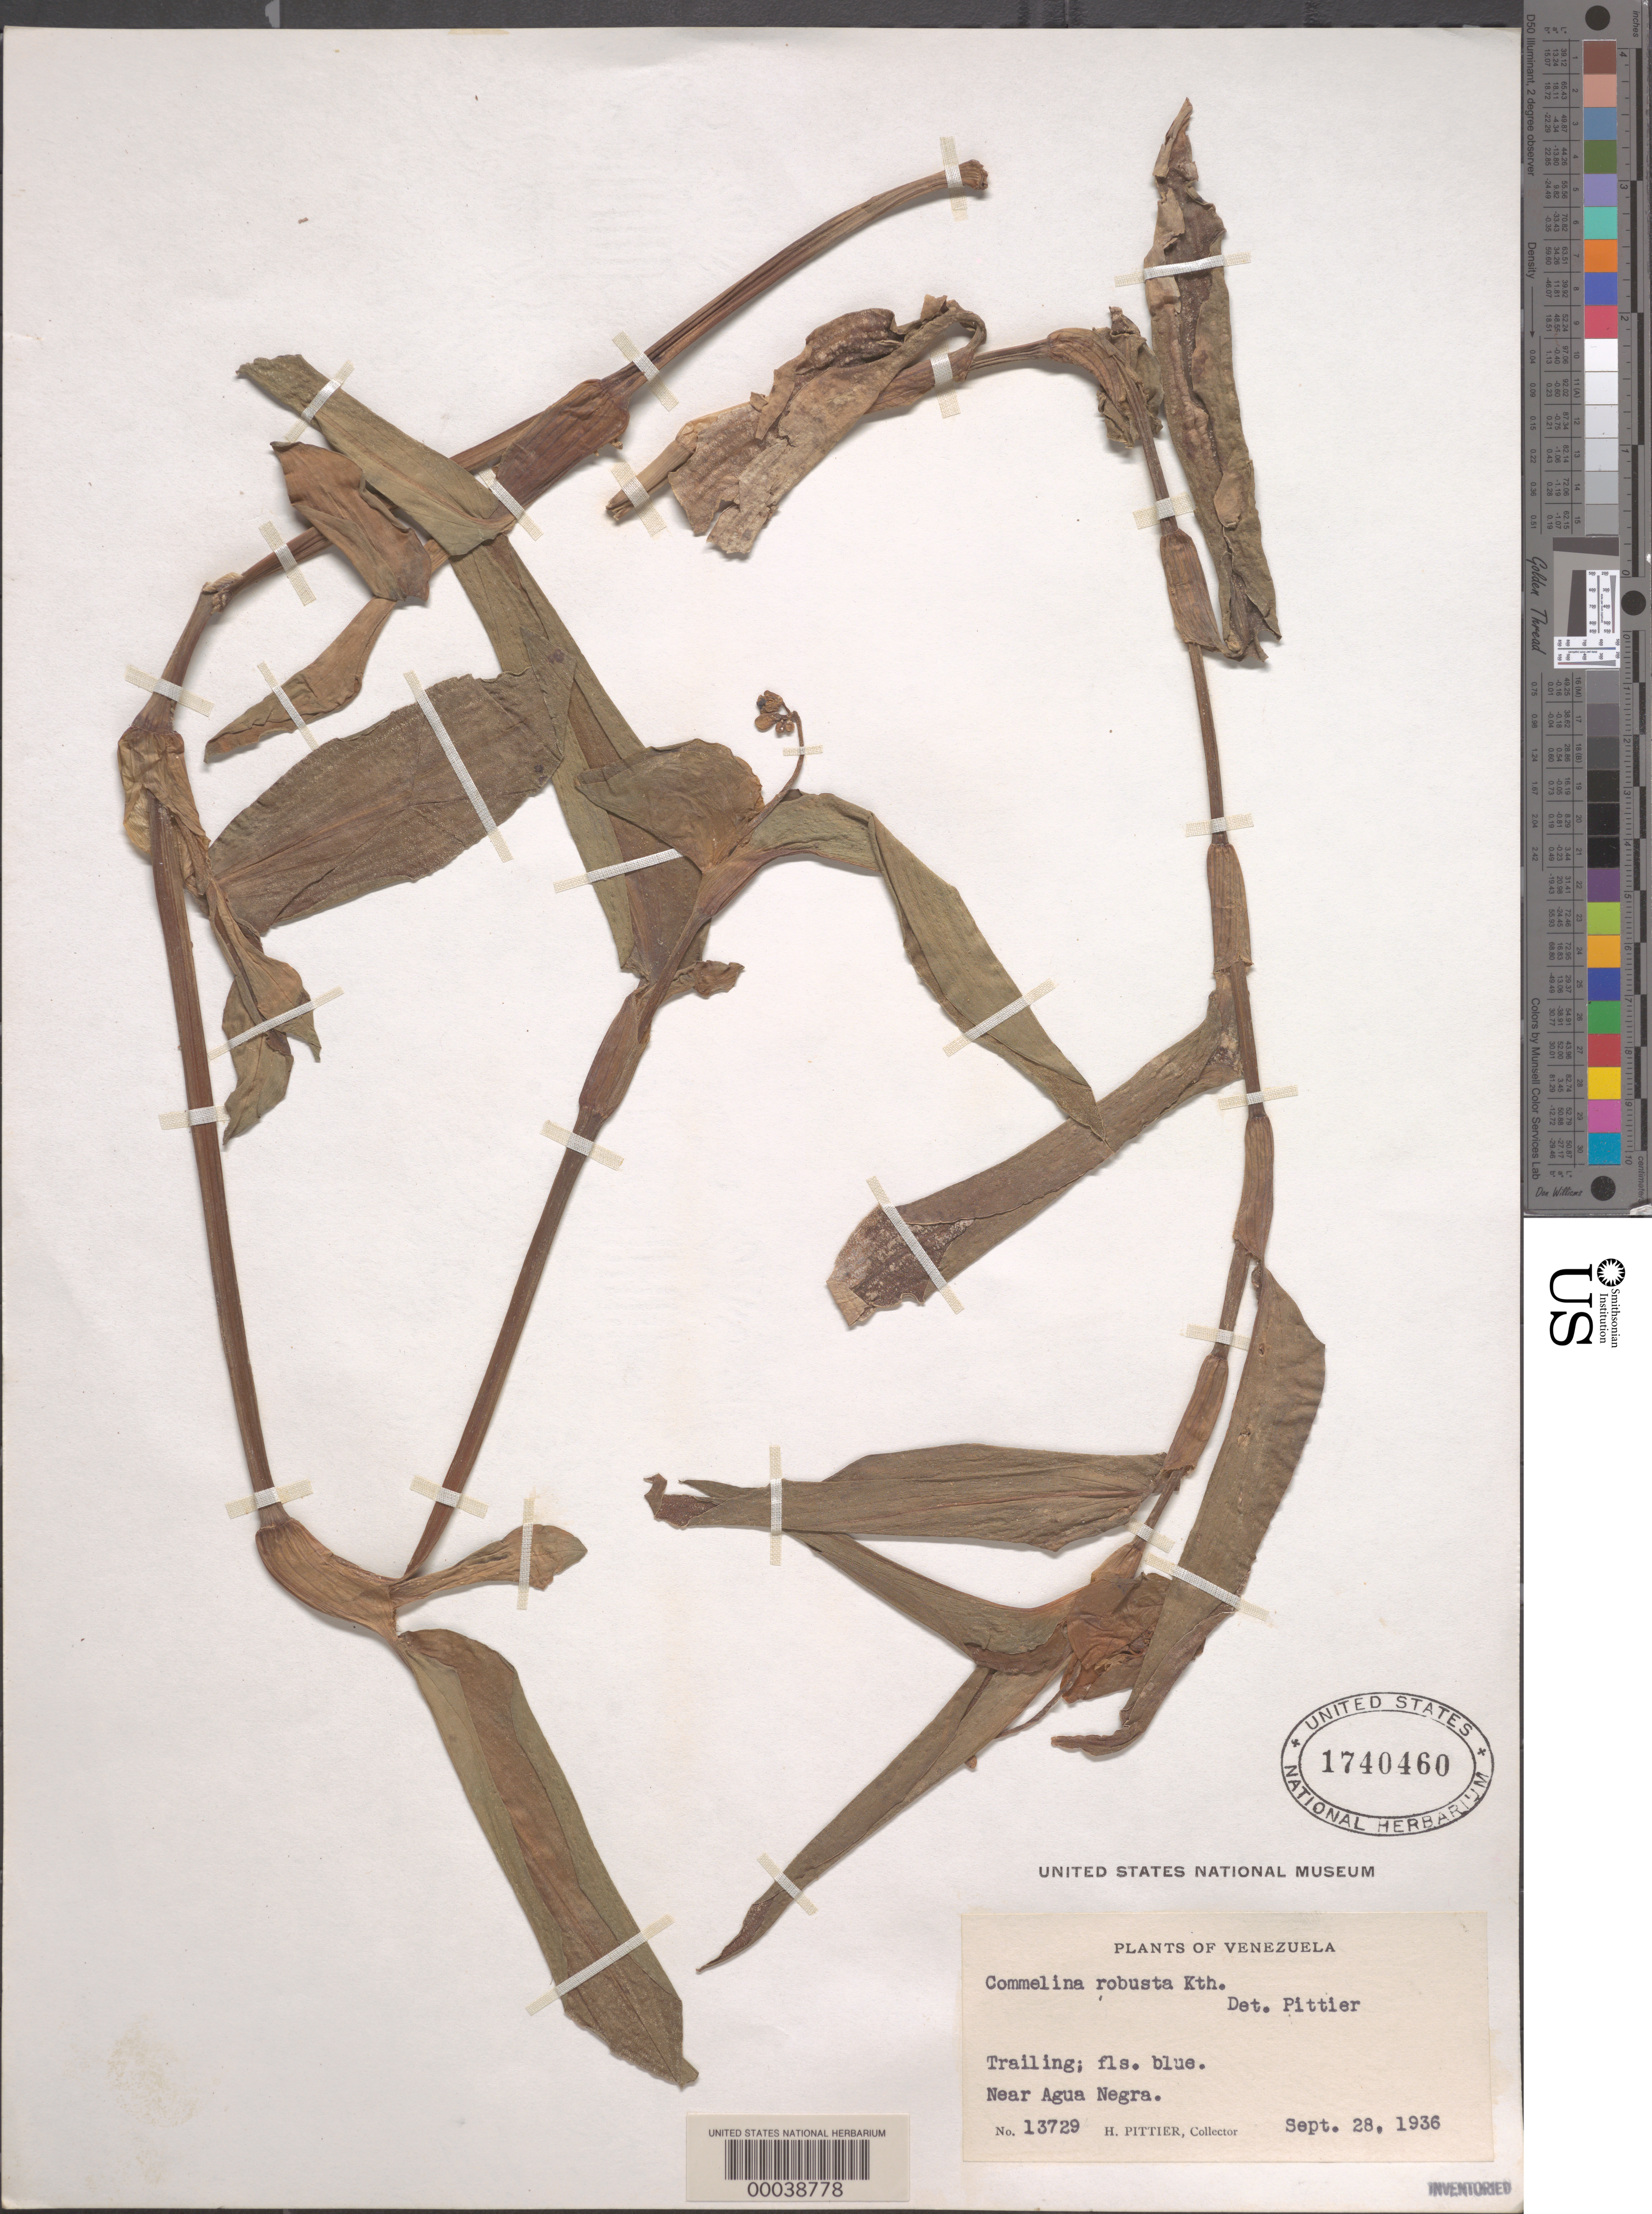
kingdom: Plantae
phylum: Tracheophyta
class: Liliopsida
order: Commelinales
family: Commelinaceae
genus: Commelina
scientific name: Commelina obliqua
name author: Vahl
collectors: H. F. Pittier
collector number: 13729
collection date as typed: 28 Sep 1936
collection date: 1936-09-28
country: Venezuela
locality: Near agua negra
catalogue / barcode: US 1740460